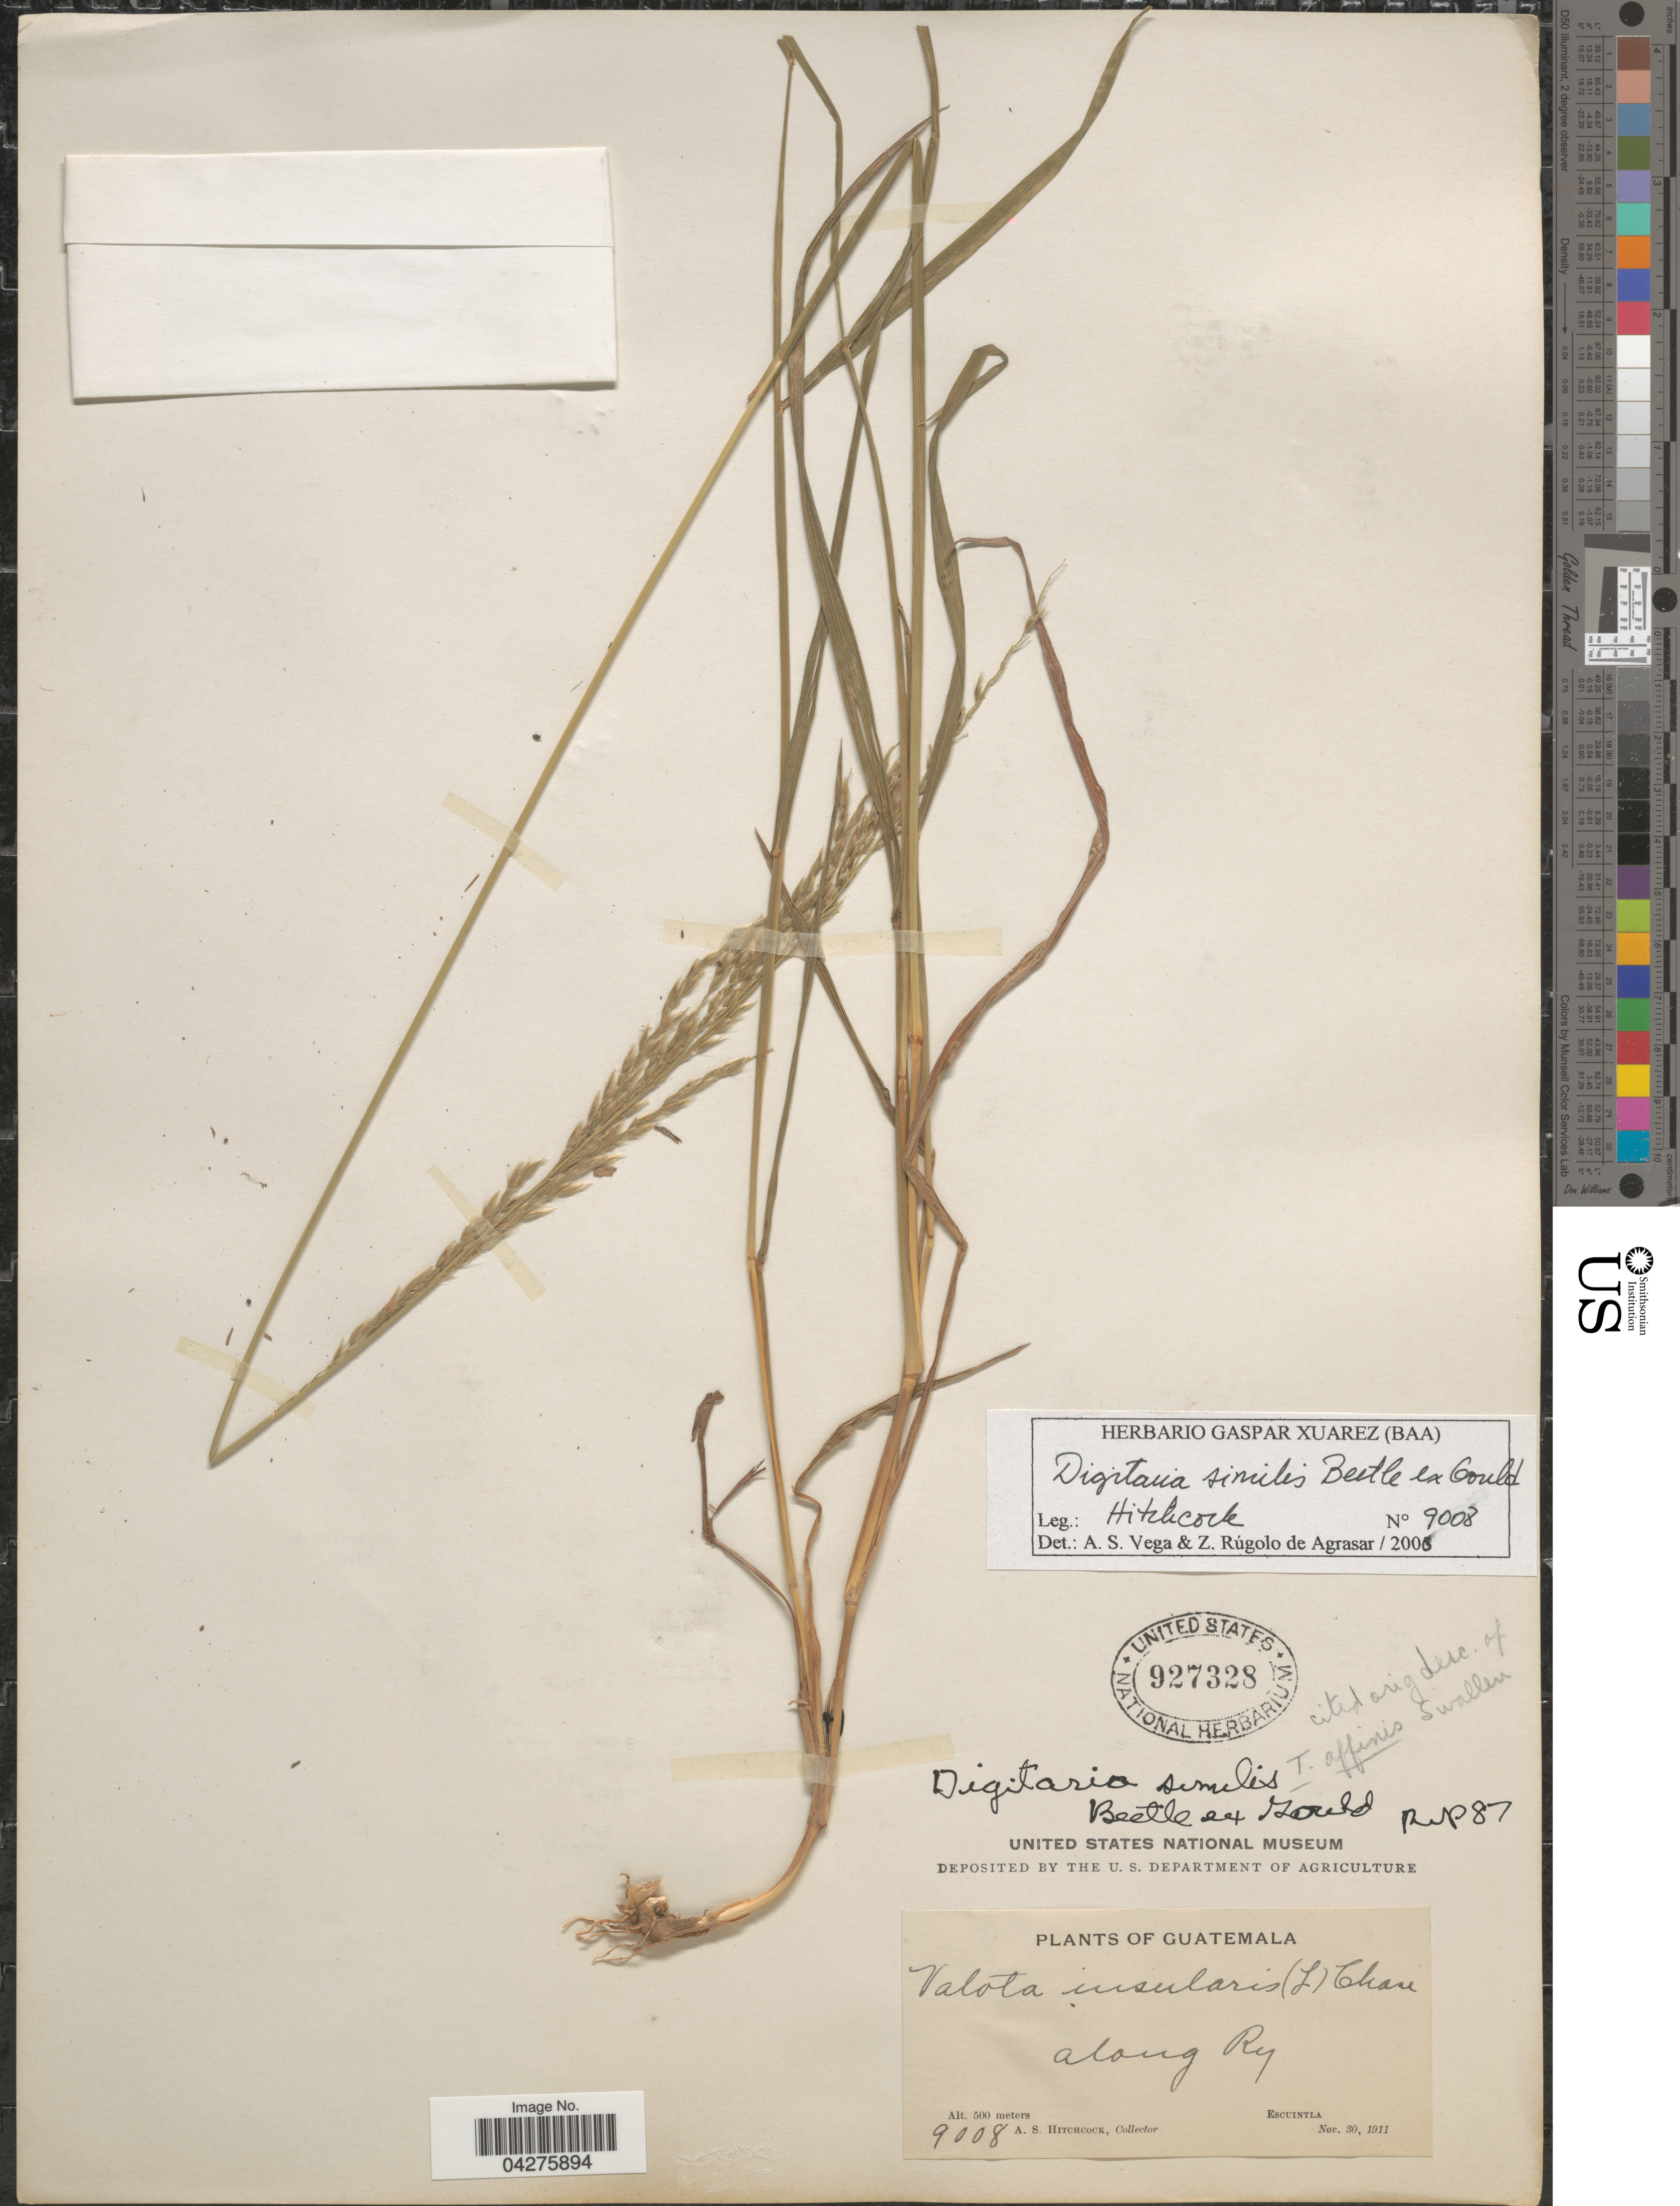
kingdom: Plantae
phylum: Tracheophyta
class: Liliopsida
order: Poales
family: Poaceae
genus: Digitaria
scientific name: Digitaria similis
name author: Beetle ex Gould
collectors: A. S. Hitchcock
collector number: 9008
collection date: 1911-11-30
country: Guatemala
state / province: Escuintla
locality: Along Ry.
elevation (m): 500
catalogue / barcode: US 927328